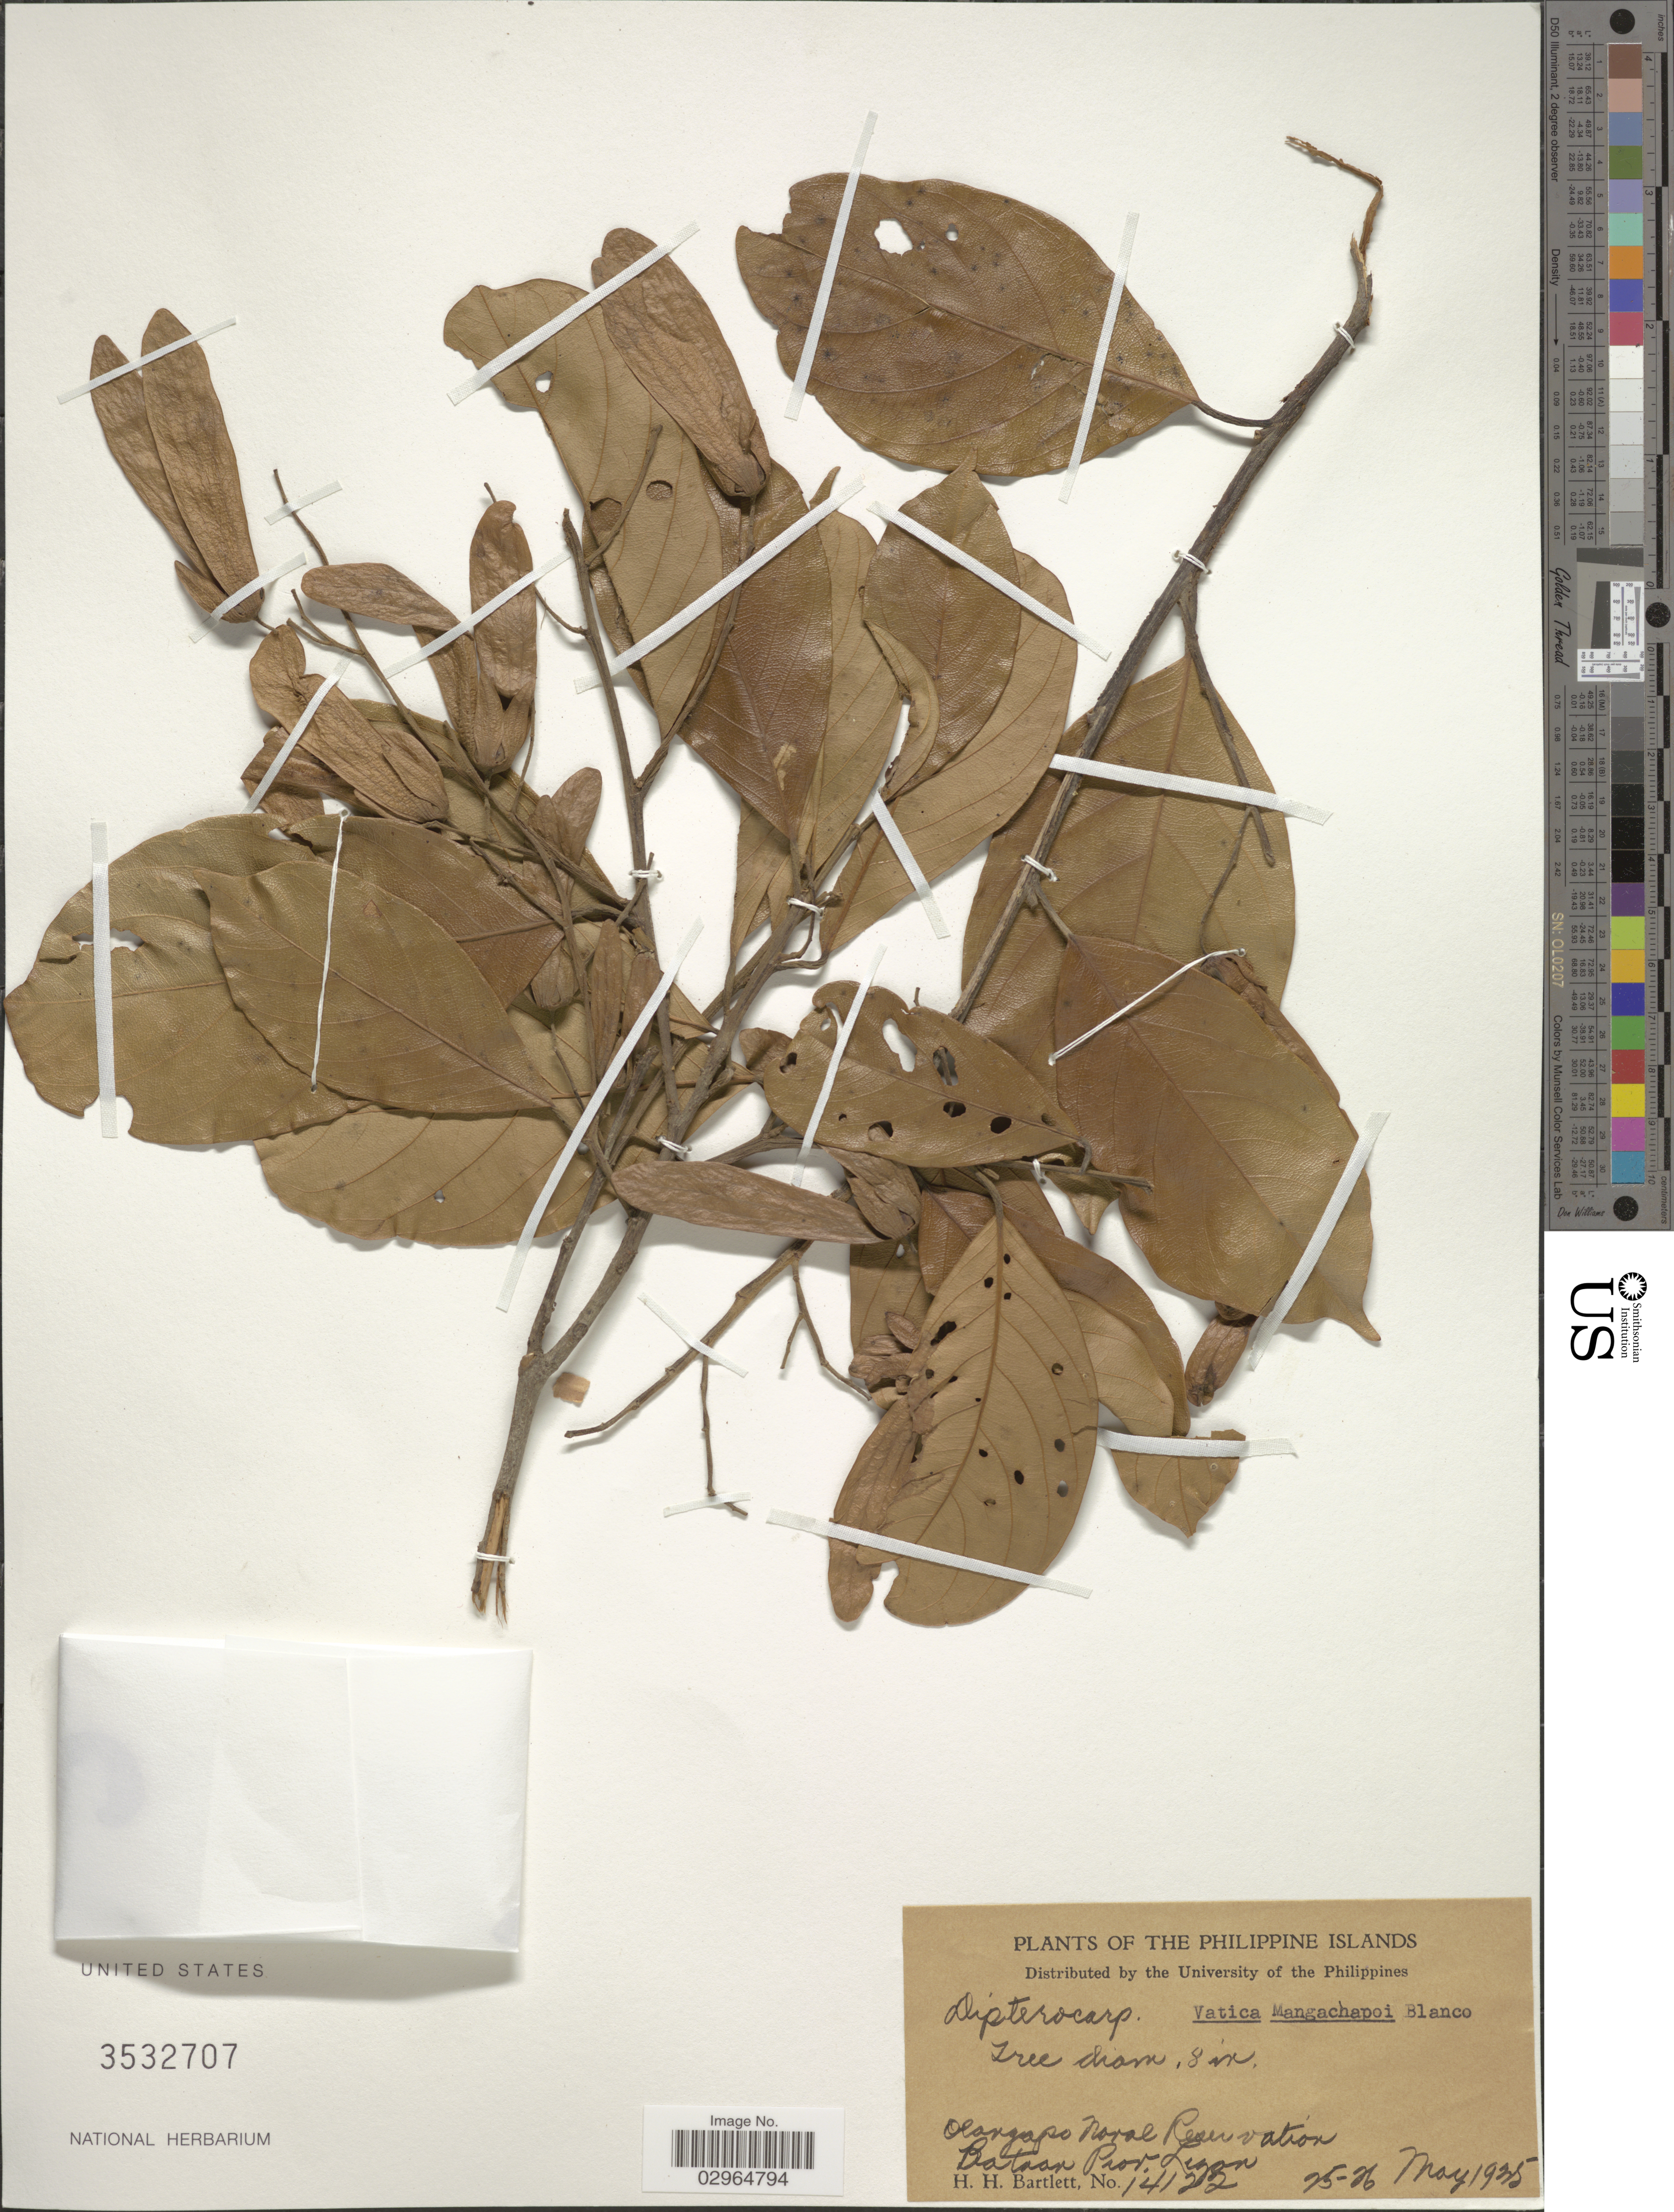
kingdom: Plantae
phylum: Tracheophyta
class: Magnoliopsida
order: Malvales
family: Dipterocarpaceae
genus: Vatica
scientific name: Vatica mangachapoi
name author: Blanco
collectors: H. H. Bartlett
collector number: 14122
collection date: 1935-05-25/1935-05-26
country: Philippines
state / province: Central Luzon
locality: Olongapo Naval Reservation. Bataan Prov. Luzon.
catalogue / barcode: US 3532707